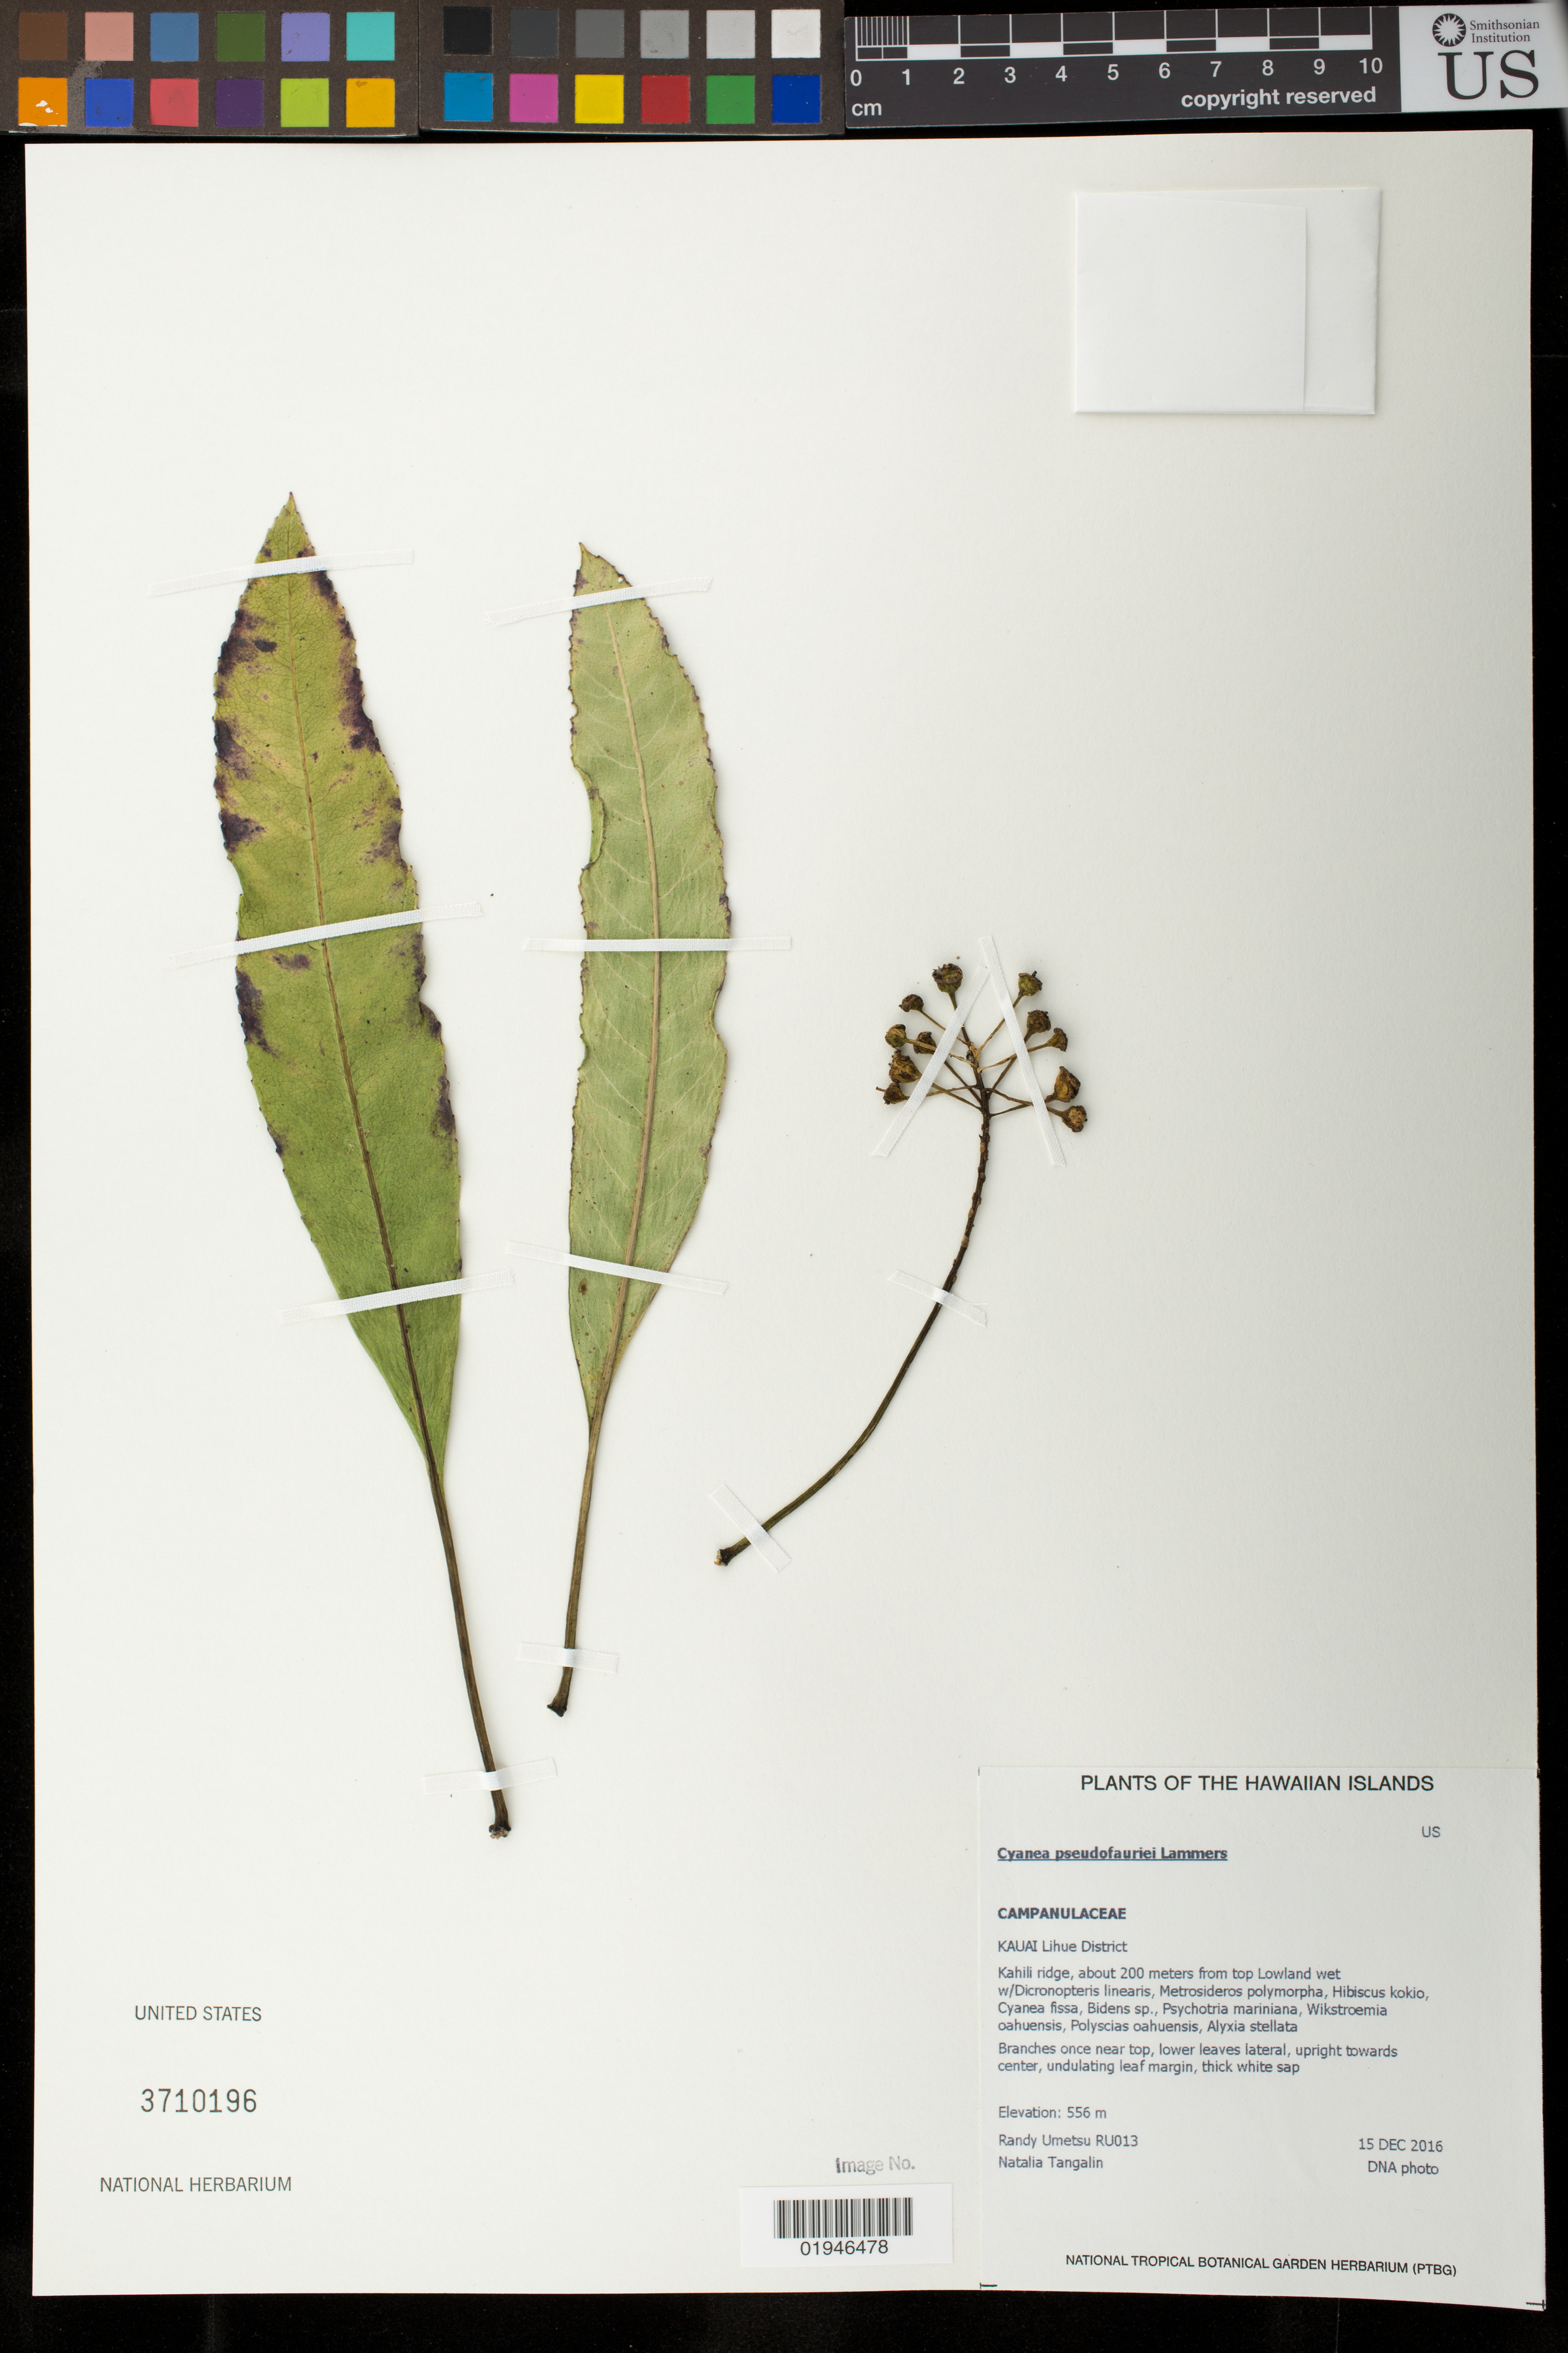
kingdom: Plantae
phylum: Tracheophyta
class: Magnoliopsida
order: Asterales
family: Campanulaceae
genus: Cyanea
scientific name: Cyanea pseudofauriei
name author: Lammers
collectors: R. Umetsu & N. Tangalin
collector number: RU013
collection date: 2016-12-15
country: United States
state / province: Hawaii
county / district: Kauai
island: Kaua'i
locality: Lihue District, Kahili ridge, about 200 meters from top.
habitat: Lowland wet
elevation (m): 556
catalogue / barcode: US 3710196